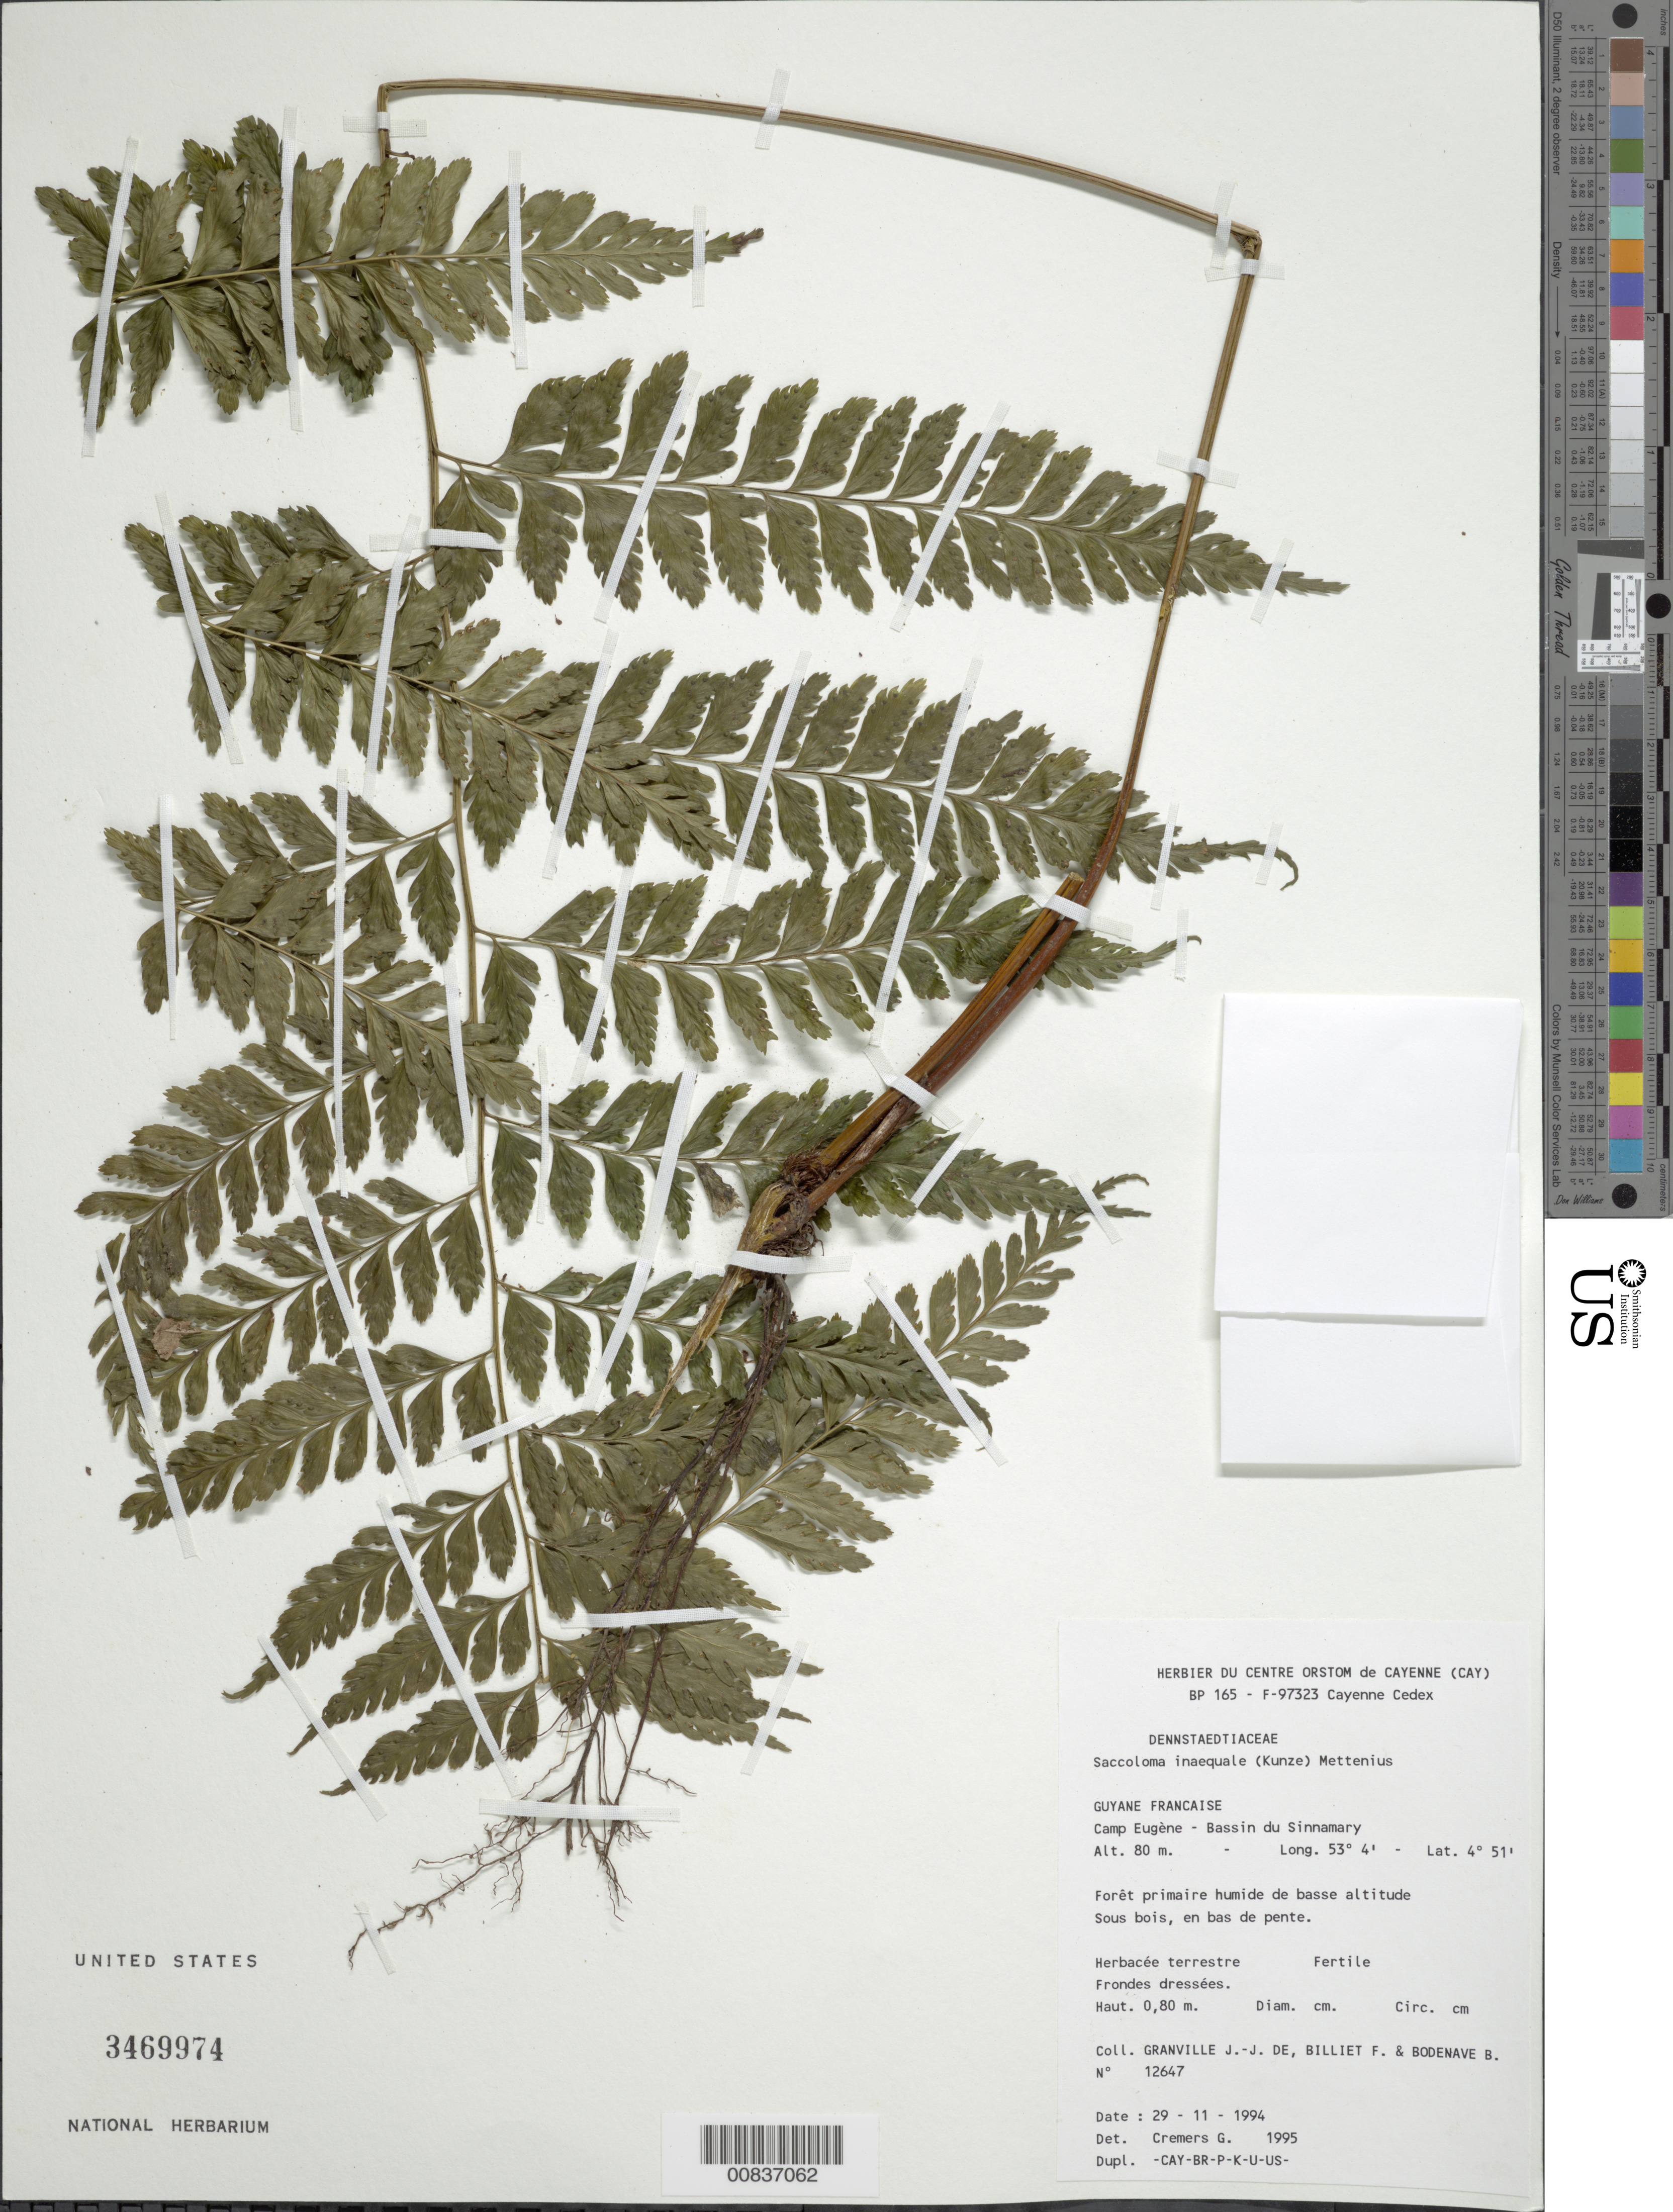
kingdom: Plantae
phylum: Tracheophyta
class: Polypodiopsida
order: Polypodiales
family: Saccolomataceae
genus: Saccoloma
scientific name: Saccoloma inaequale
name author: (Kunze) Mett.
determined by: Cremers, Georges A.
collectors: J.-J. de Granville, F. Billiet & B. Bordenave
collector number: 12647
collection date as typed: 29-Nov-94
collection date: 1994-11-29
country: French Guiana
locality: Camp Eugène, Bassin du Sinnamary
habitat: Low primary humid forest, understory at bottom of slope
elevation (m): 80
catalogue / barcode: US 3469974